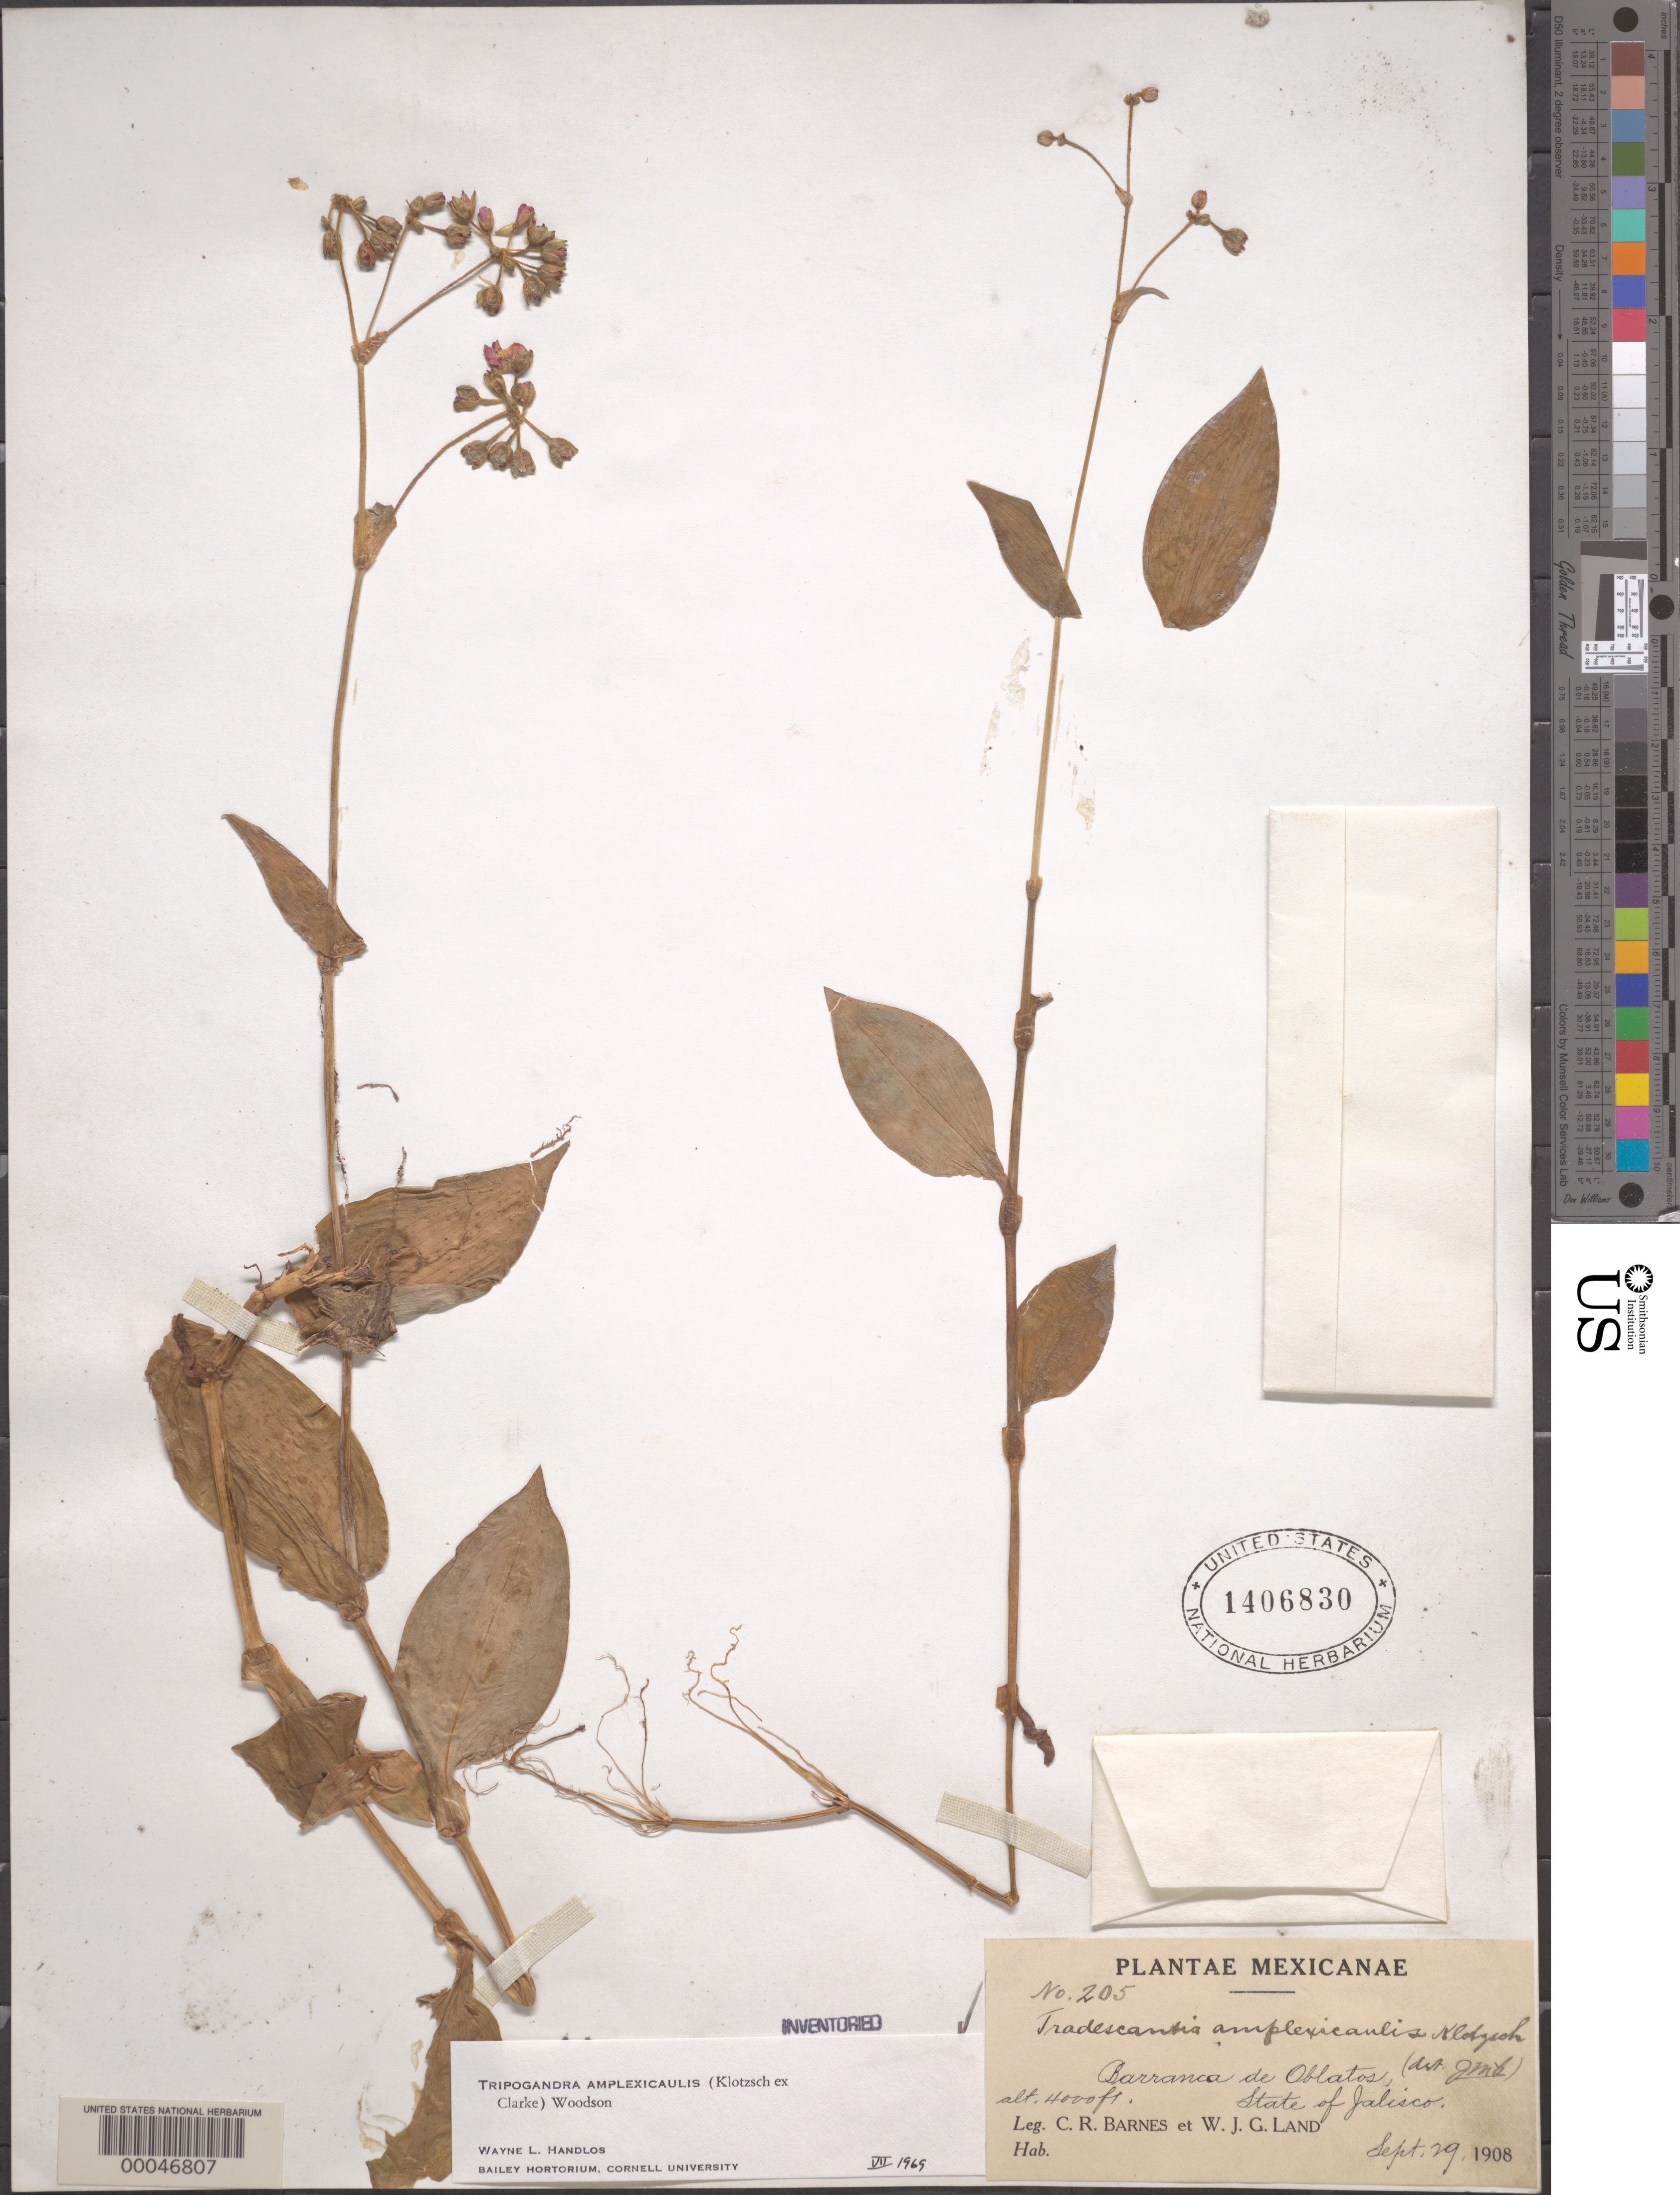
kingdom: Plantae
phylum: Tracheophyta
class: Liliopsida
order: Commelinales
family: Commelinaceae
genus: Tripogandra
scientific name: Tripogandra amplexicaulis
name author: (Klotzsch ex C.B. Clarke) Woodson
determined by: Handlos, W. L.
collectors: C. R. Barnes & W. J. G. Land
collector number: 205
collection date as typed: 29 Sep 1908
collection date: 1908-09-29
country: Mexico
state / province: Jalisco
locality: Barranca de Oblatos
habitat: Cliff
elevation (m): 1220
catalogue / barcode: US 1406830